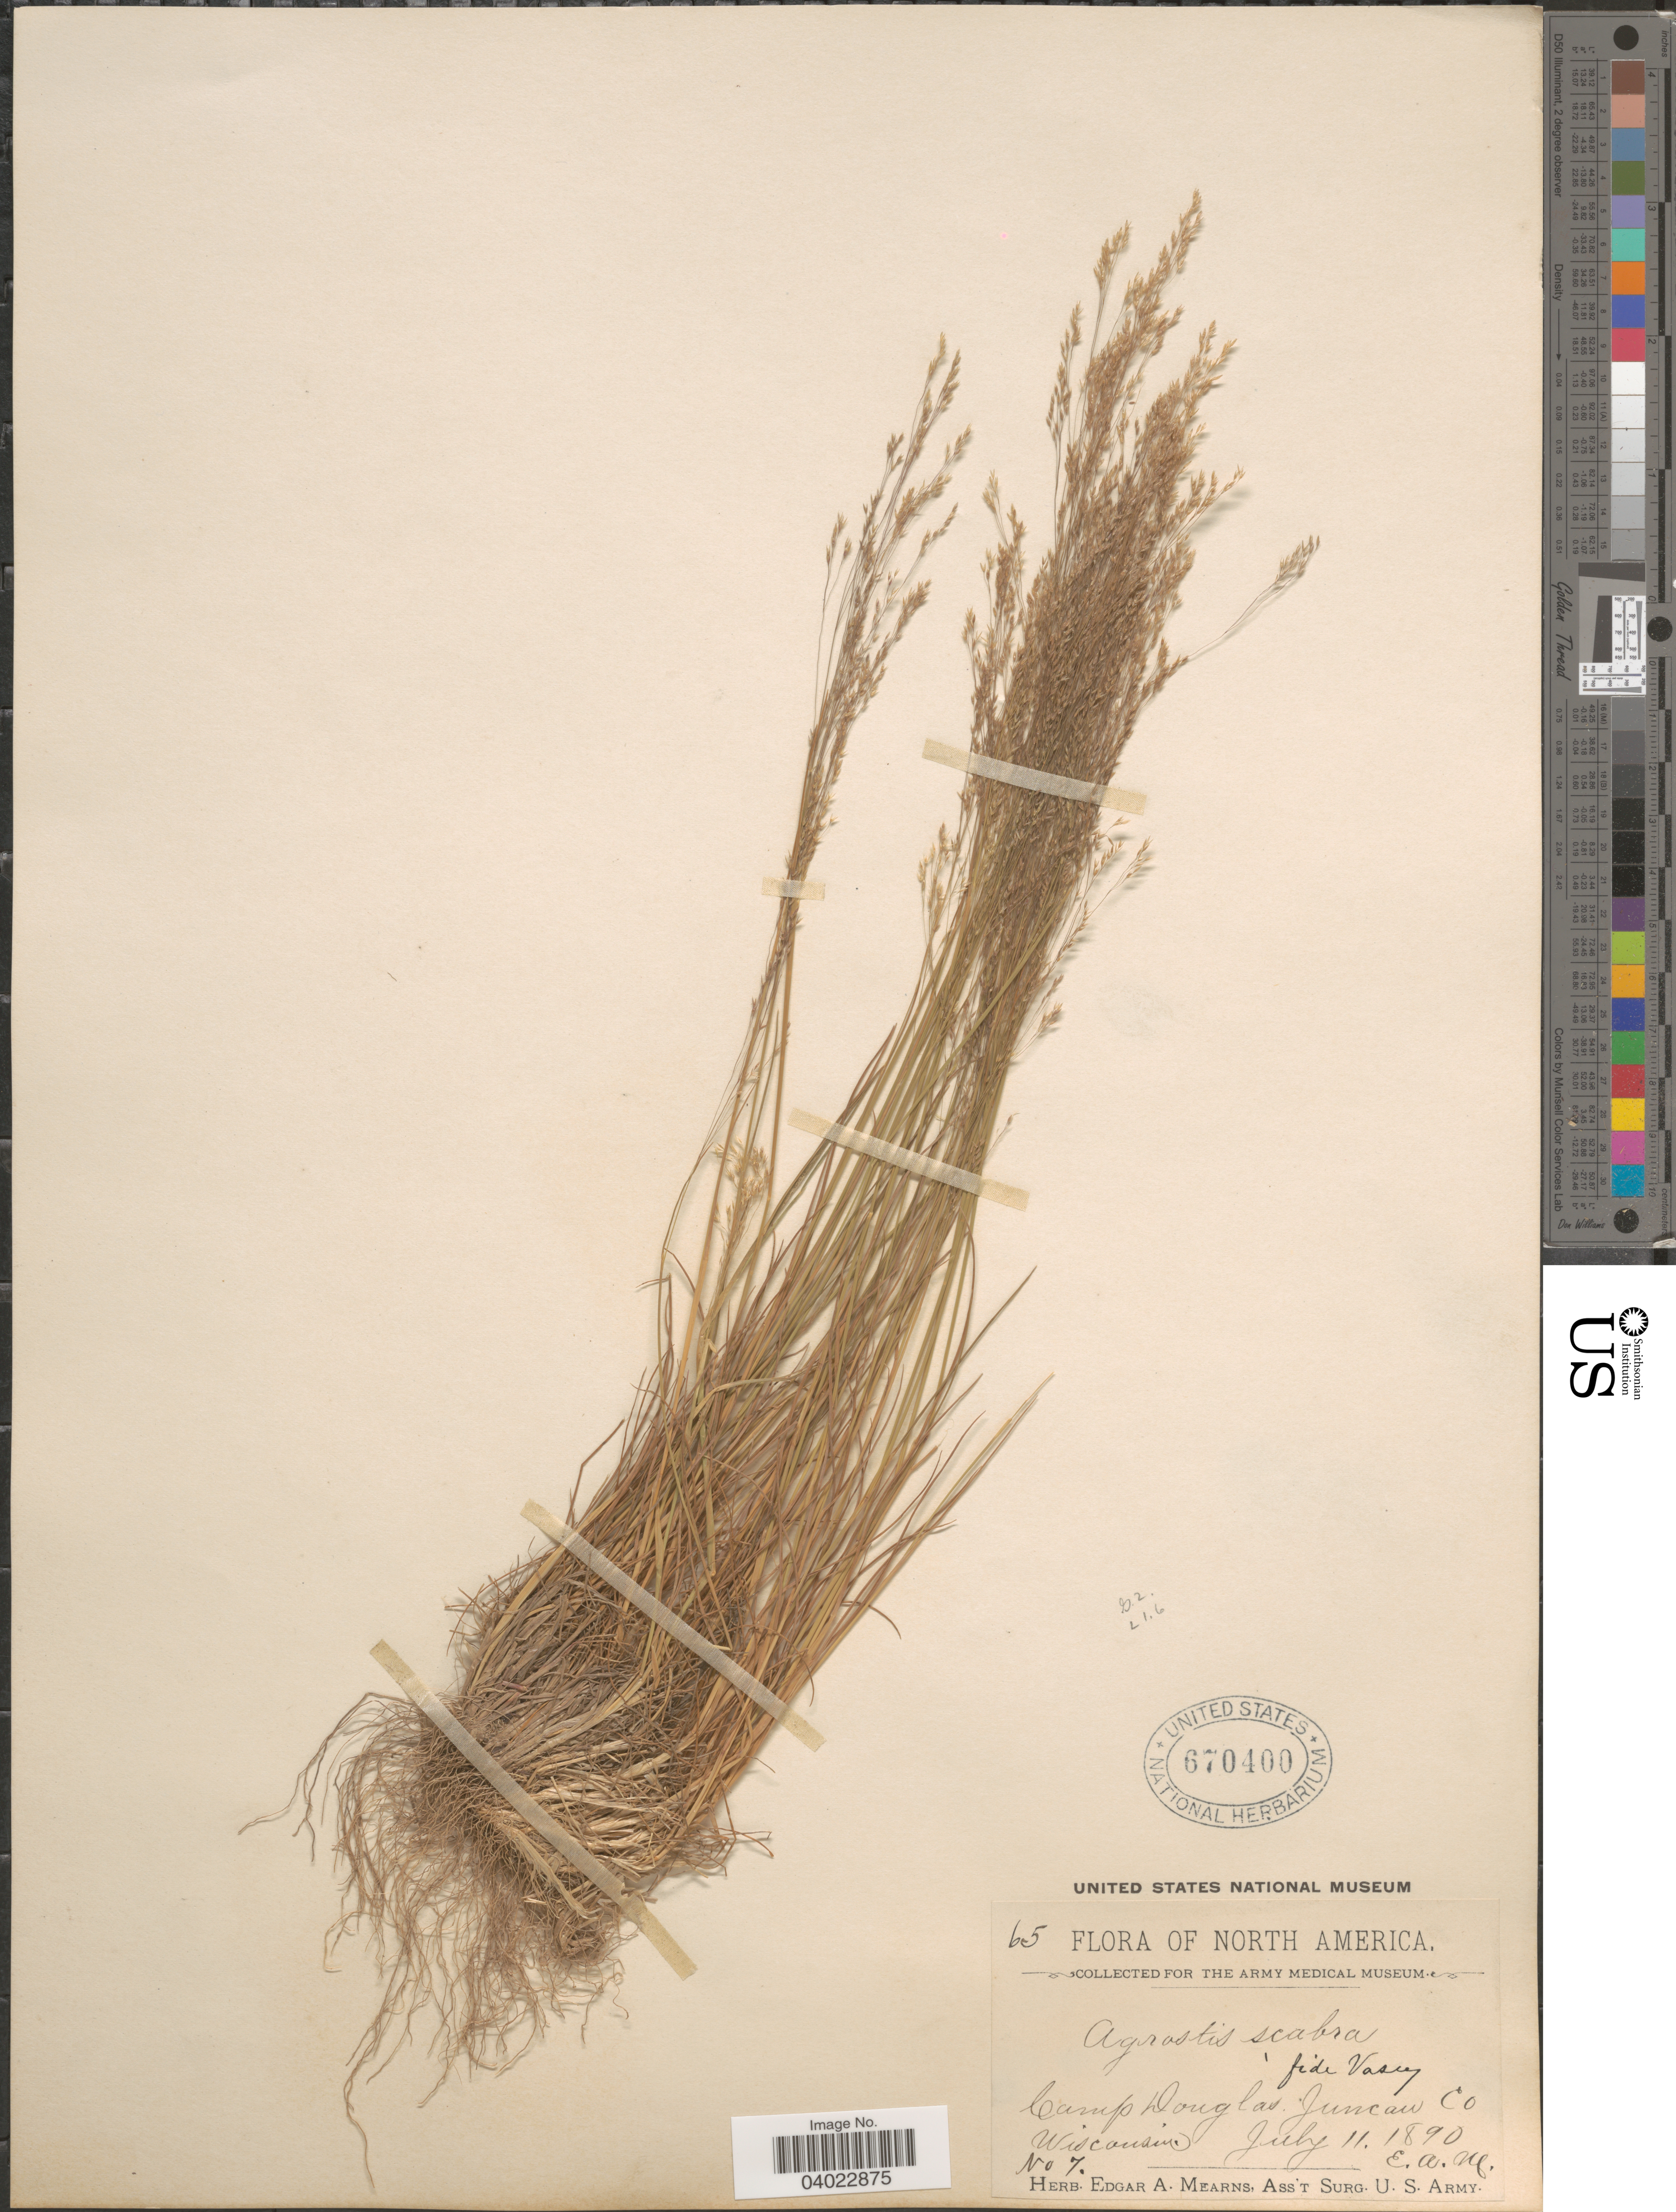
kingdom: Plantae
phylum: Tracheophyta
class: Liliopsida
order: Poales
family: Poaceae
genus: Agrostis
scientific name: Agrostis scabra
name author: Willd.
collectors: E. A. Mearns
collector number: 7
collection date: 1890-07-11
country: United States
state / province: Wisconsin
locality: Camp Douglas. Juncan Co.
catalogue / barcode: US 670400